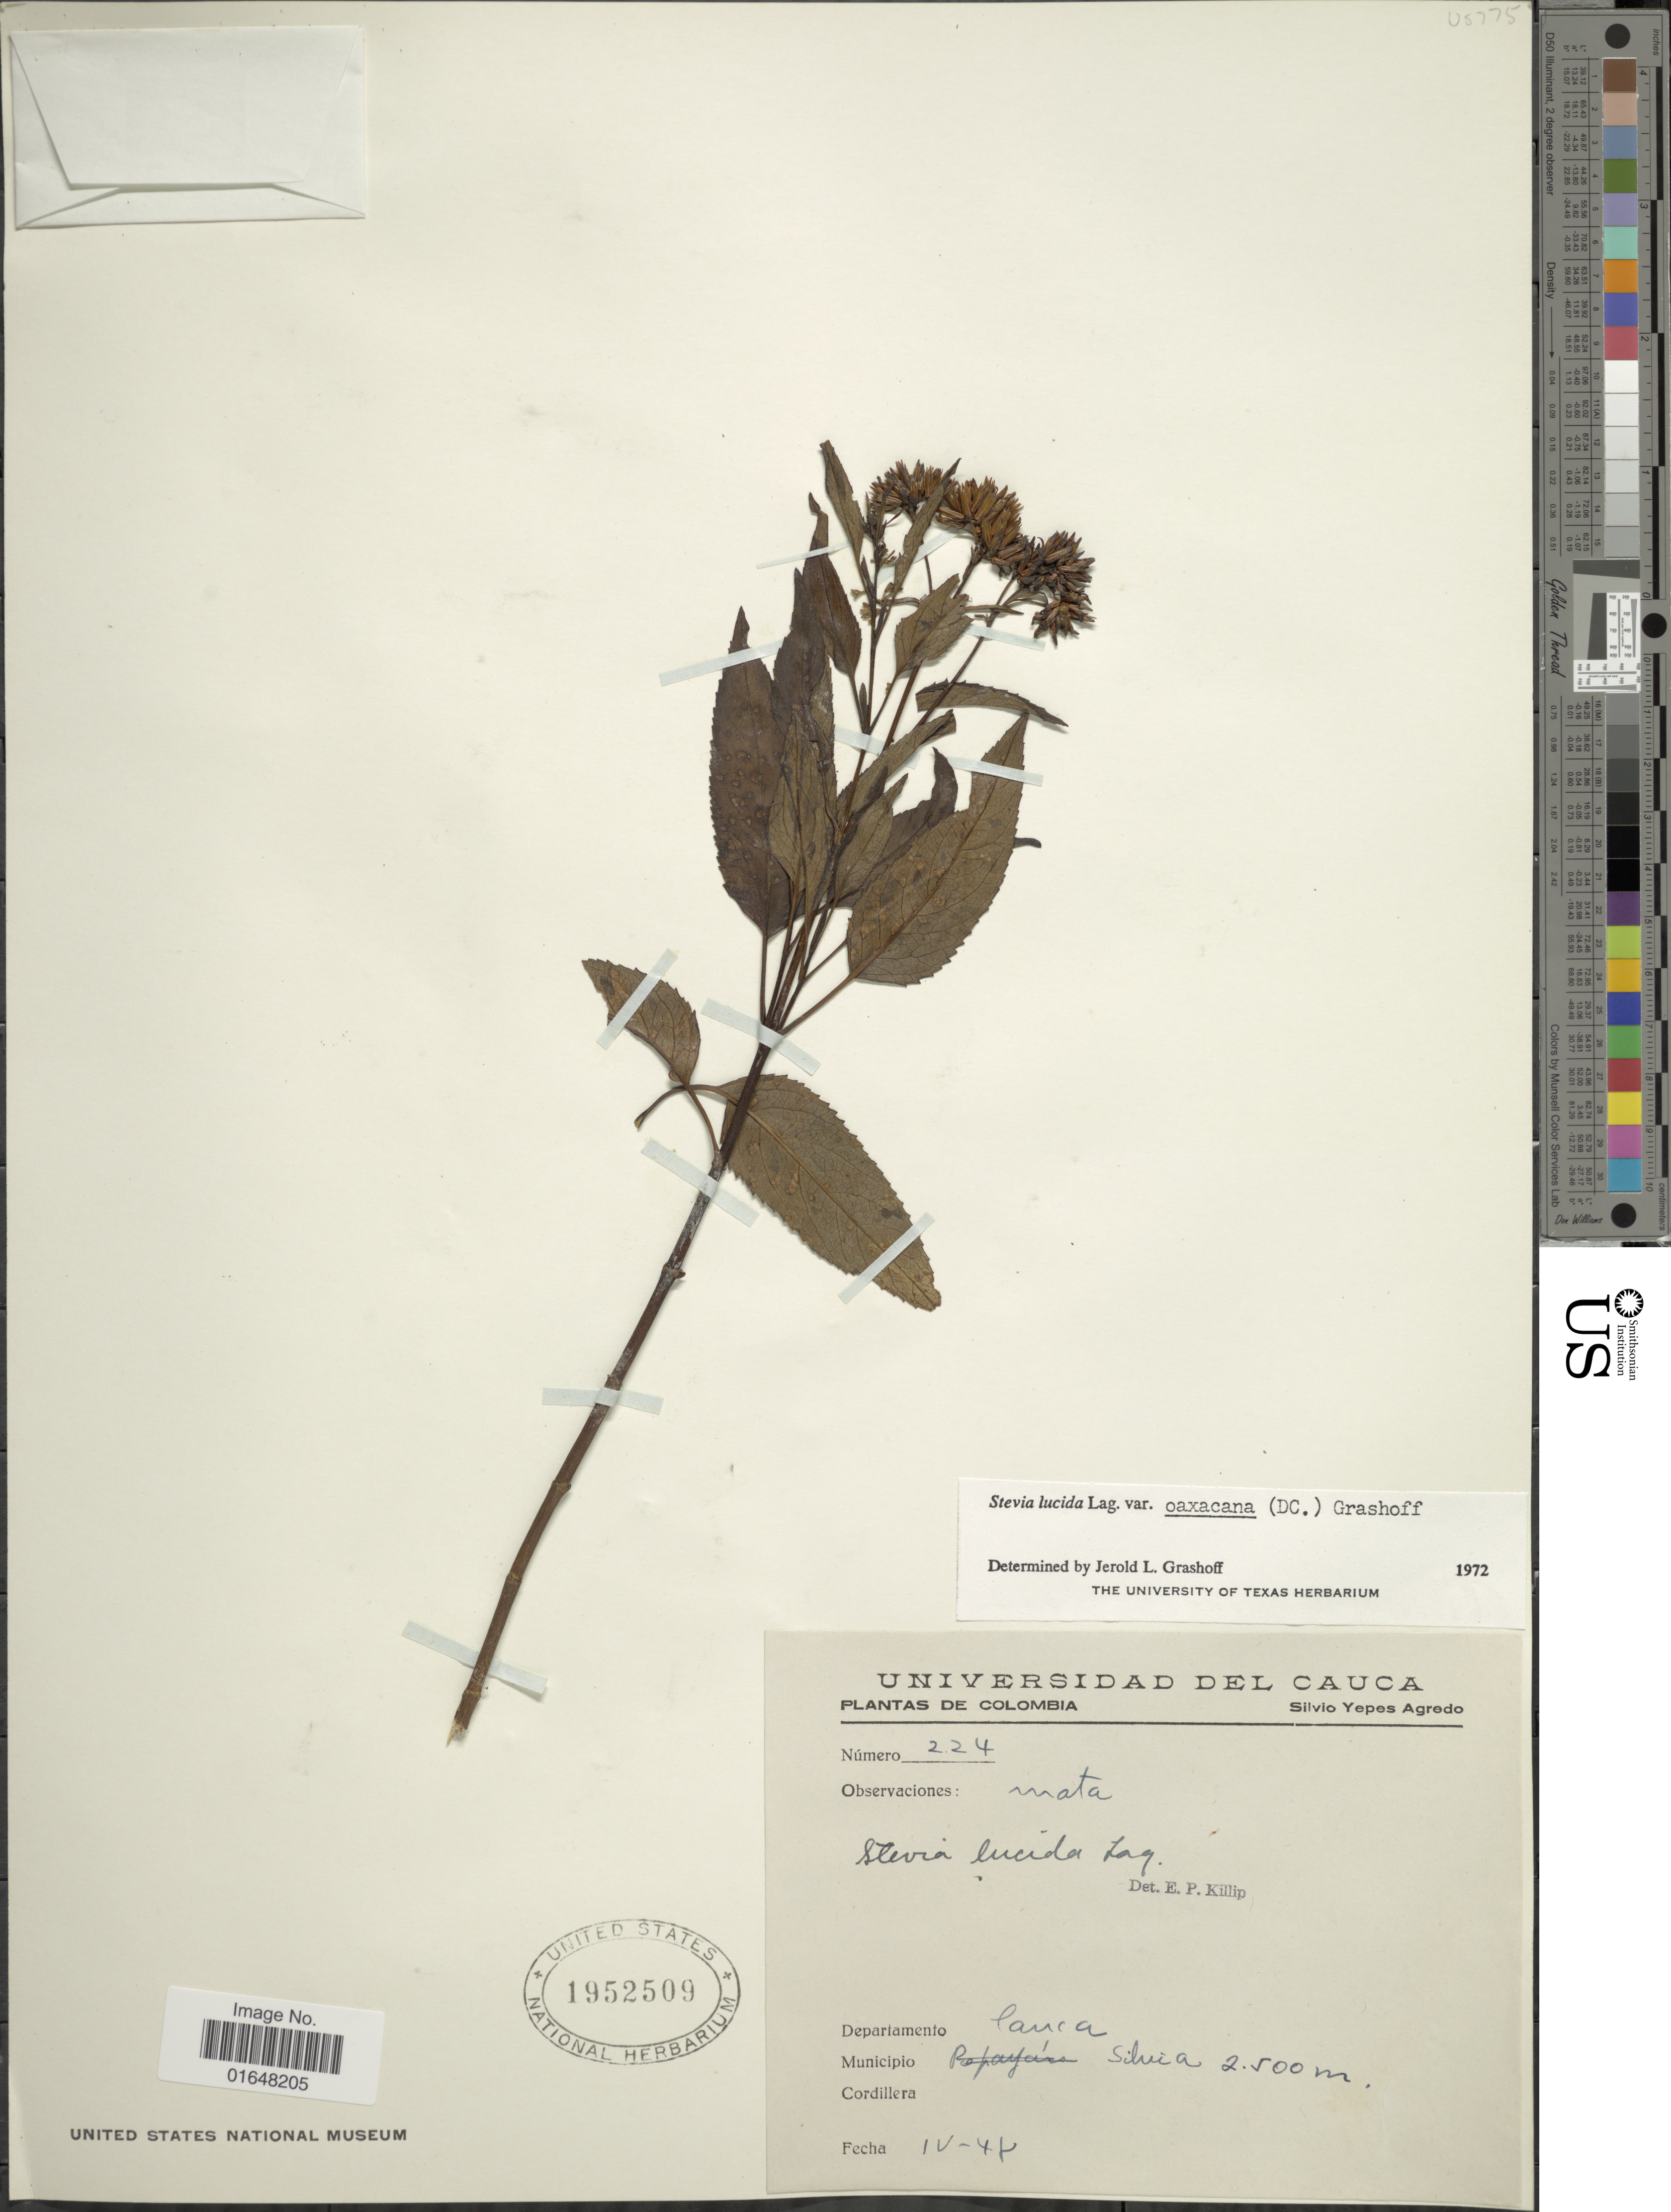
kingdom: Plantae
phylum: Tracheophyta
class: Magnoliopsida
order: Asterales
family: Asteraceae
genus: Stevia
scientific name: Stevia lucida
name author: Lag.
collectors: S. Yepes-Agredo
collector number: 224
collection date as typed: Transcribed d/m/y: /4/48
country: Colombia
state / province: Cauca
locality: Municipio Silvia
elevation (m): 2500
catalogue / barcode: US 1952509